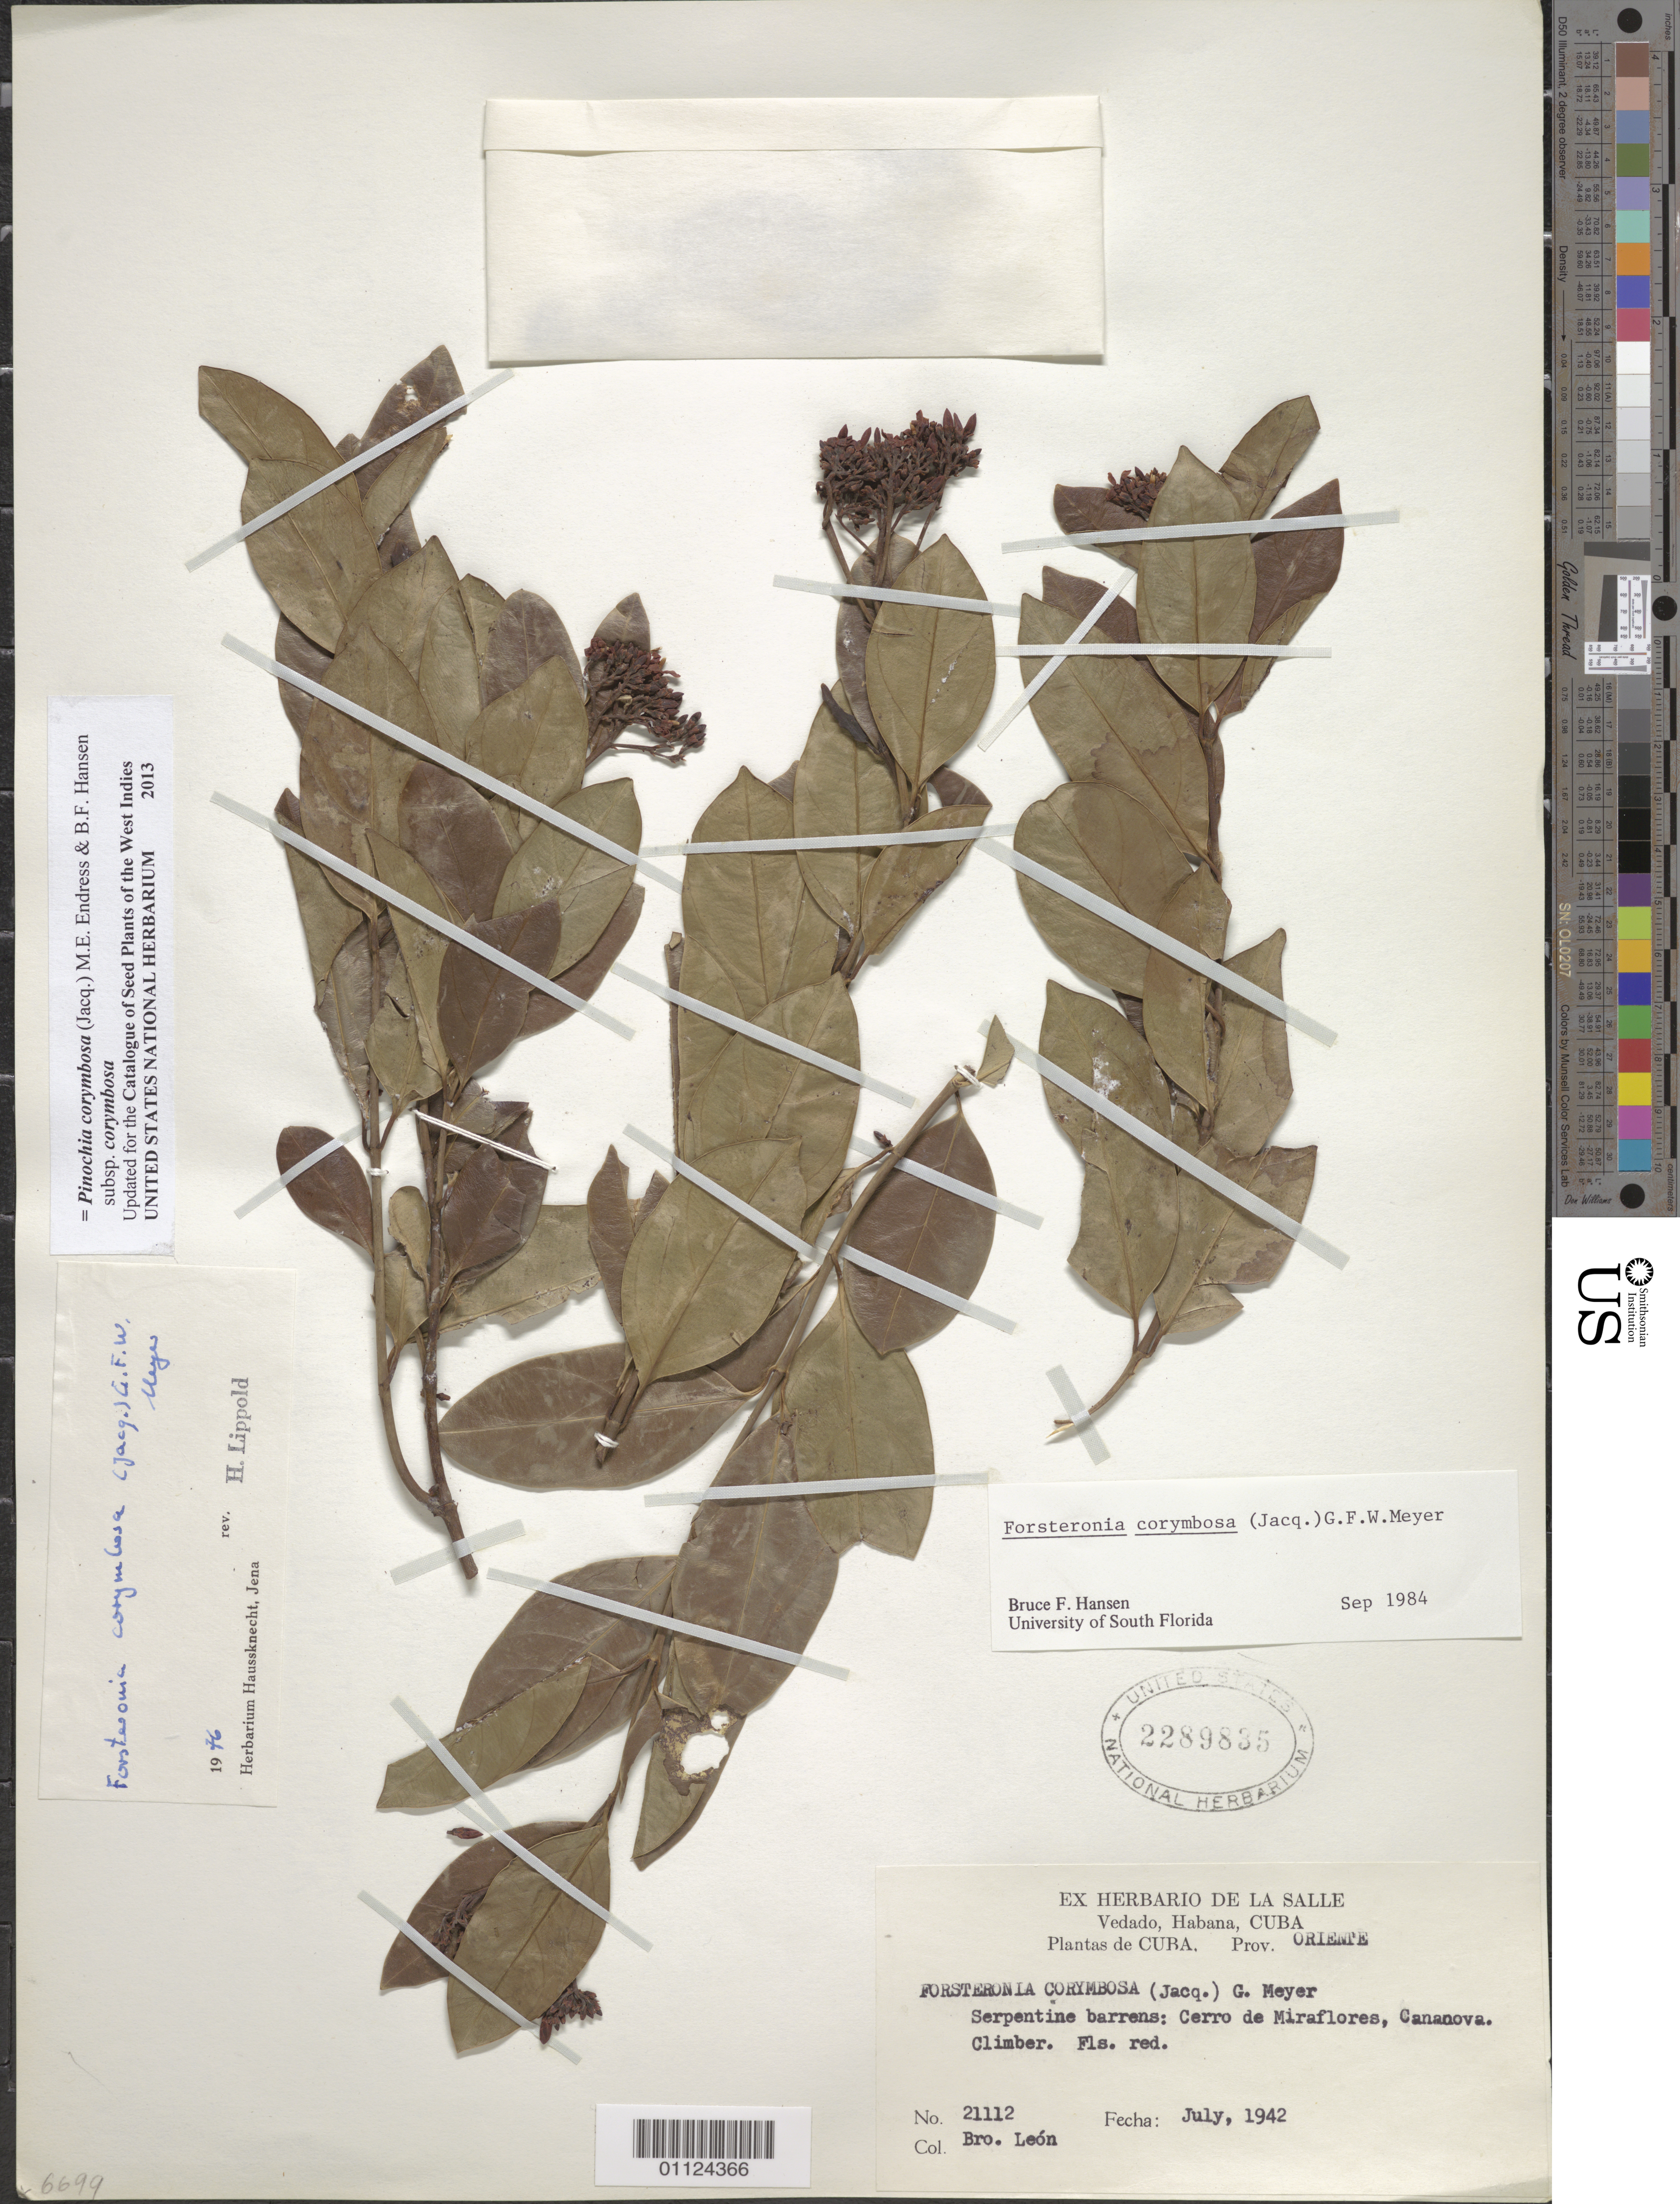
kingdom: Plantae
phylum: Tracheophyta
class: Magnoliopsida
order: Gentianales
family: Apocynaceae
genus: Pinochia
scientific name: Pinochia corymbosa subsp. corymbosa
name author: (Jacq.) M.E. Endress & B.F. Hansen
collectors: Bro. León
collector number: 21112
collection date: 1942-07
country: Cuba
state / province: Holguín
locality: Cerro de Miraflores, Cananova.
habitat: Serpentine barrens.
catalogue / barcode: US 2289835